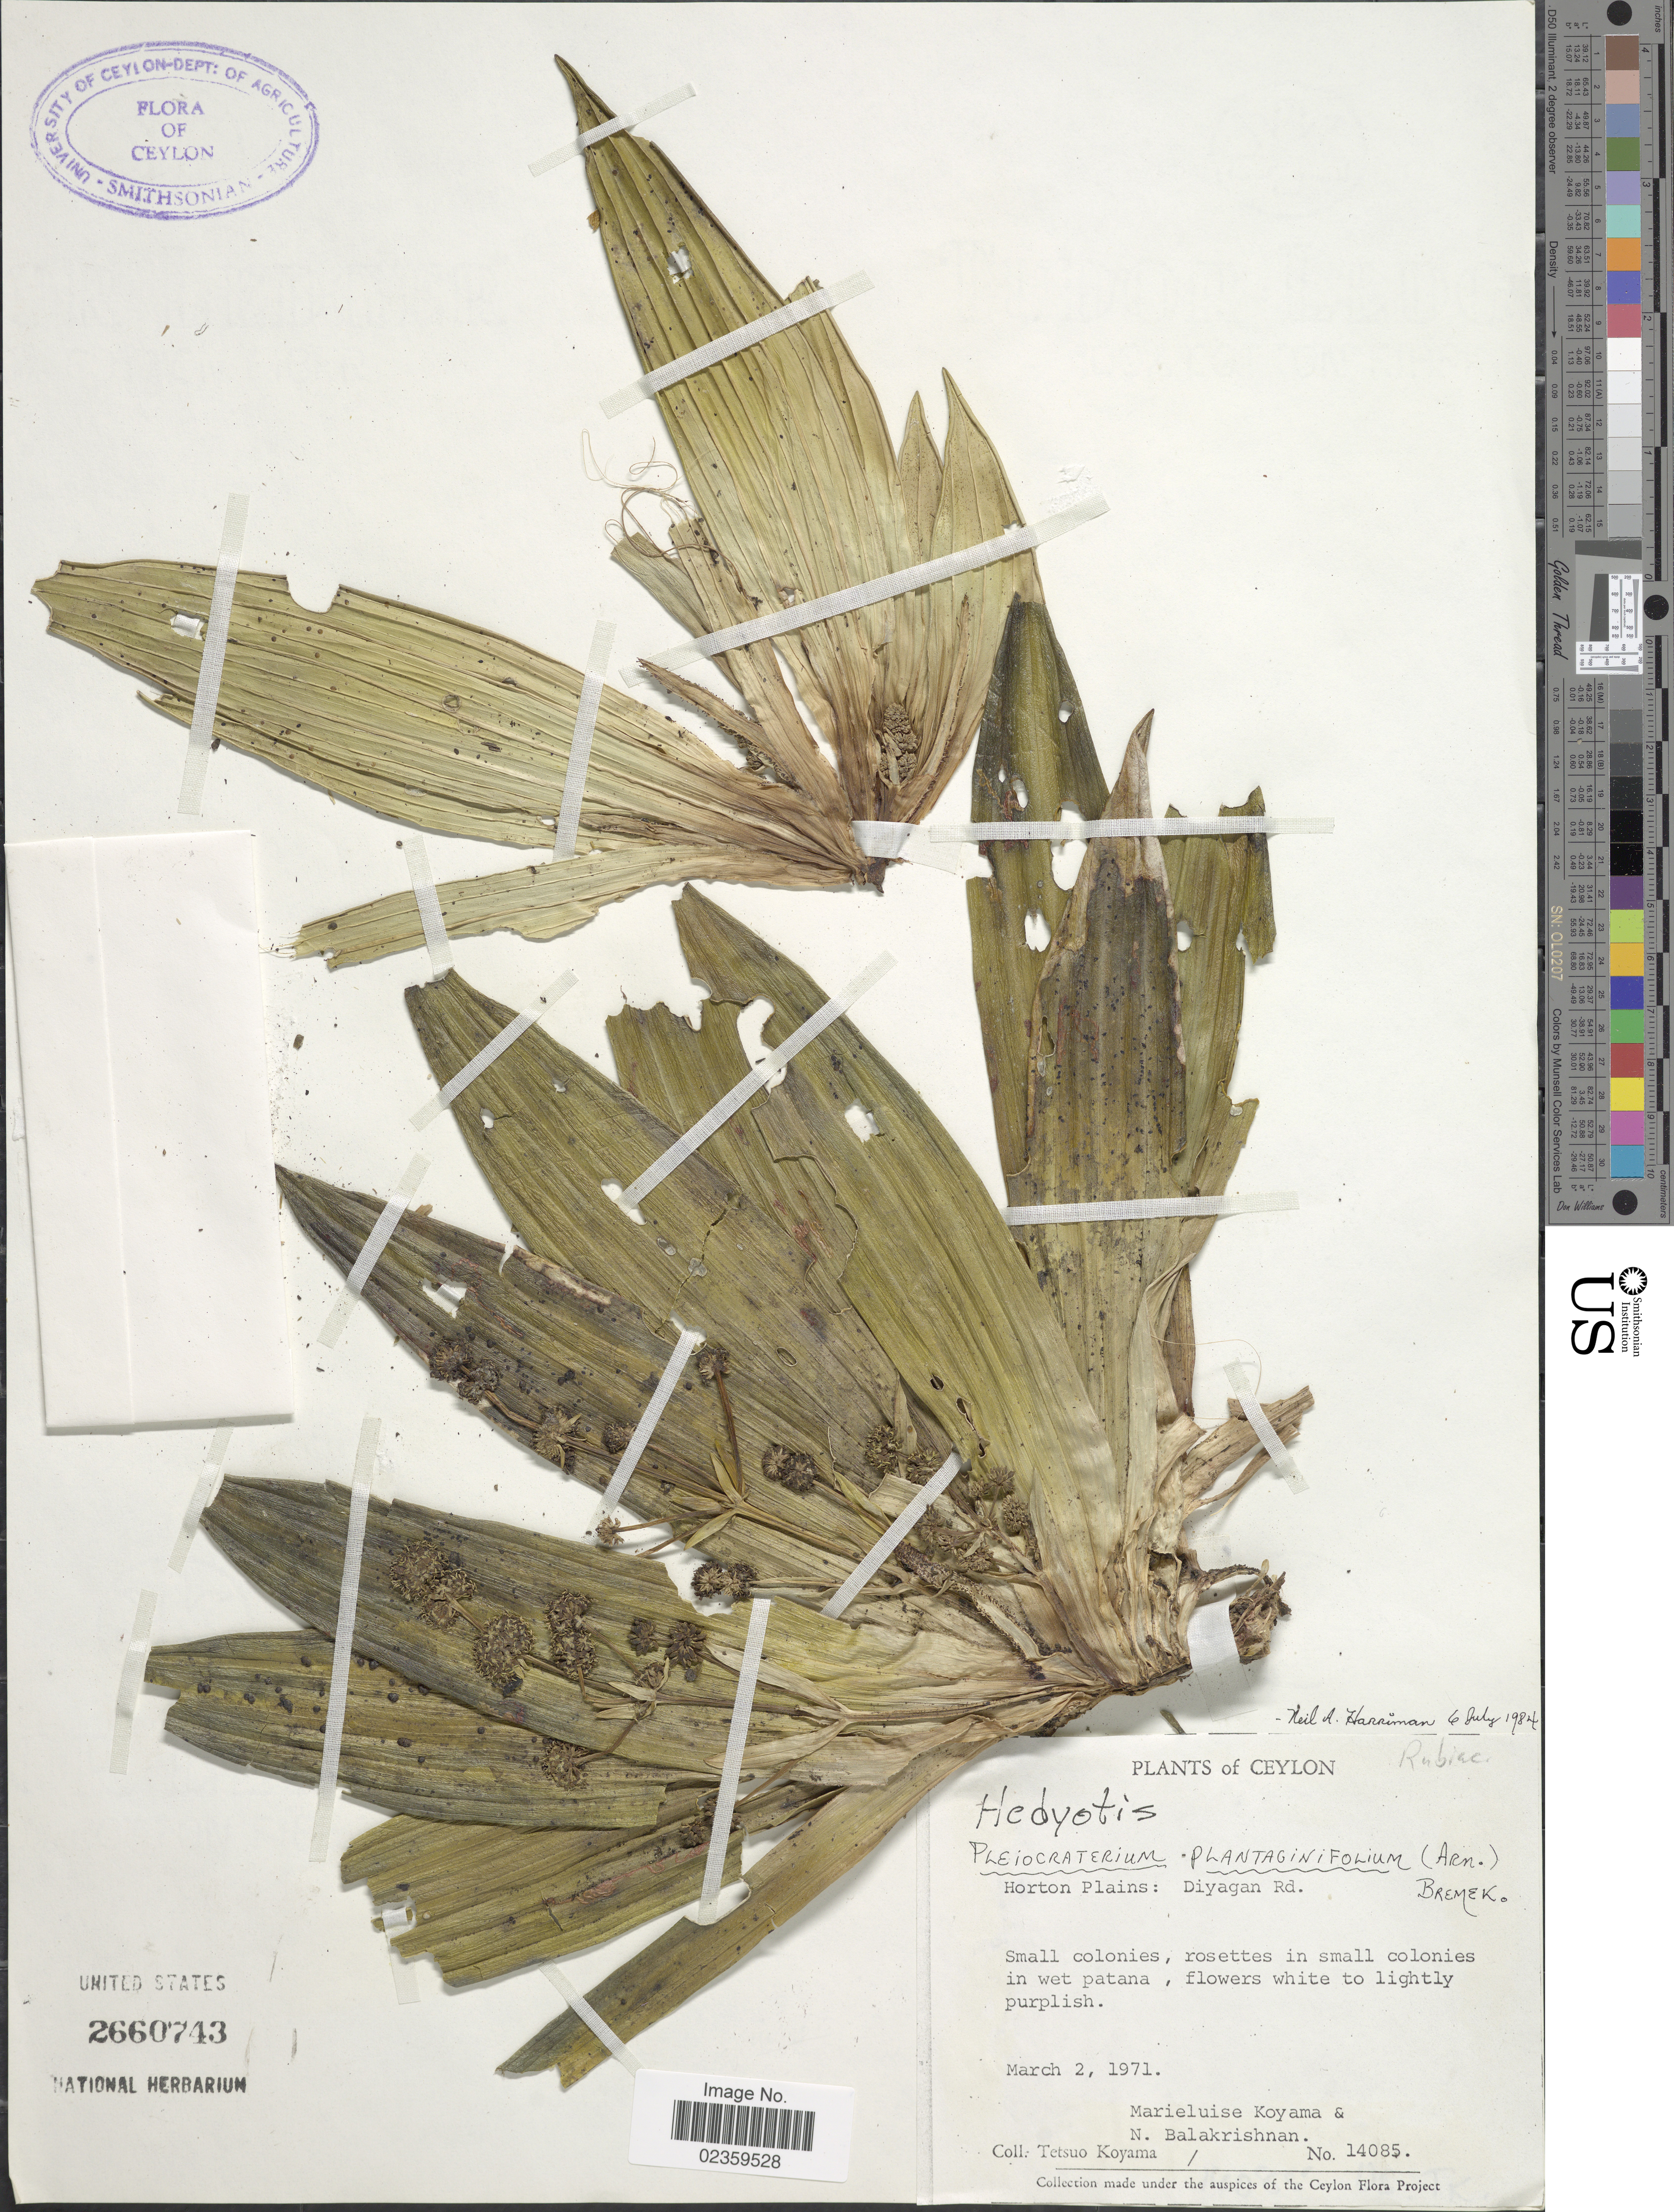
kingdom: Plantae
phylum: Tracheophyta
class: Magnoliopsida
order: Gentianales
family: Rubiaceae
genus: Pleiocraterium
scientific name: Pleiocraterium planataginifolium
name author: (Arn.) Bremek.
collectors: T. Koyama, M. Koyama & N. Balakrishnan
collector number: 14085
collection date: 1971-03-02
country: Sri Lanka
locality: Ceylon. Horton Plains: Diyagan Rd.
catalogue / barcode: US 2660743